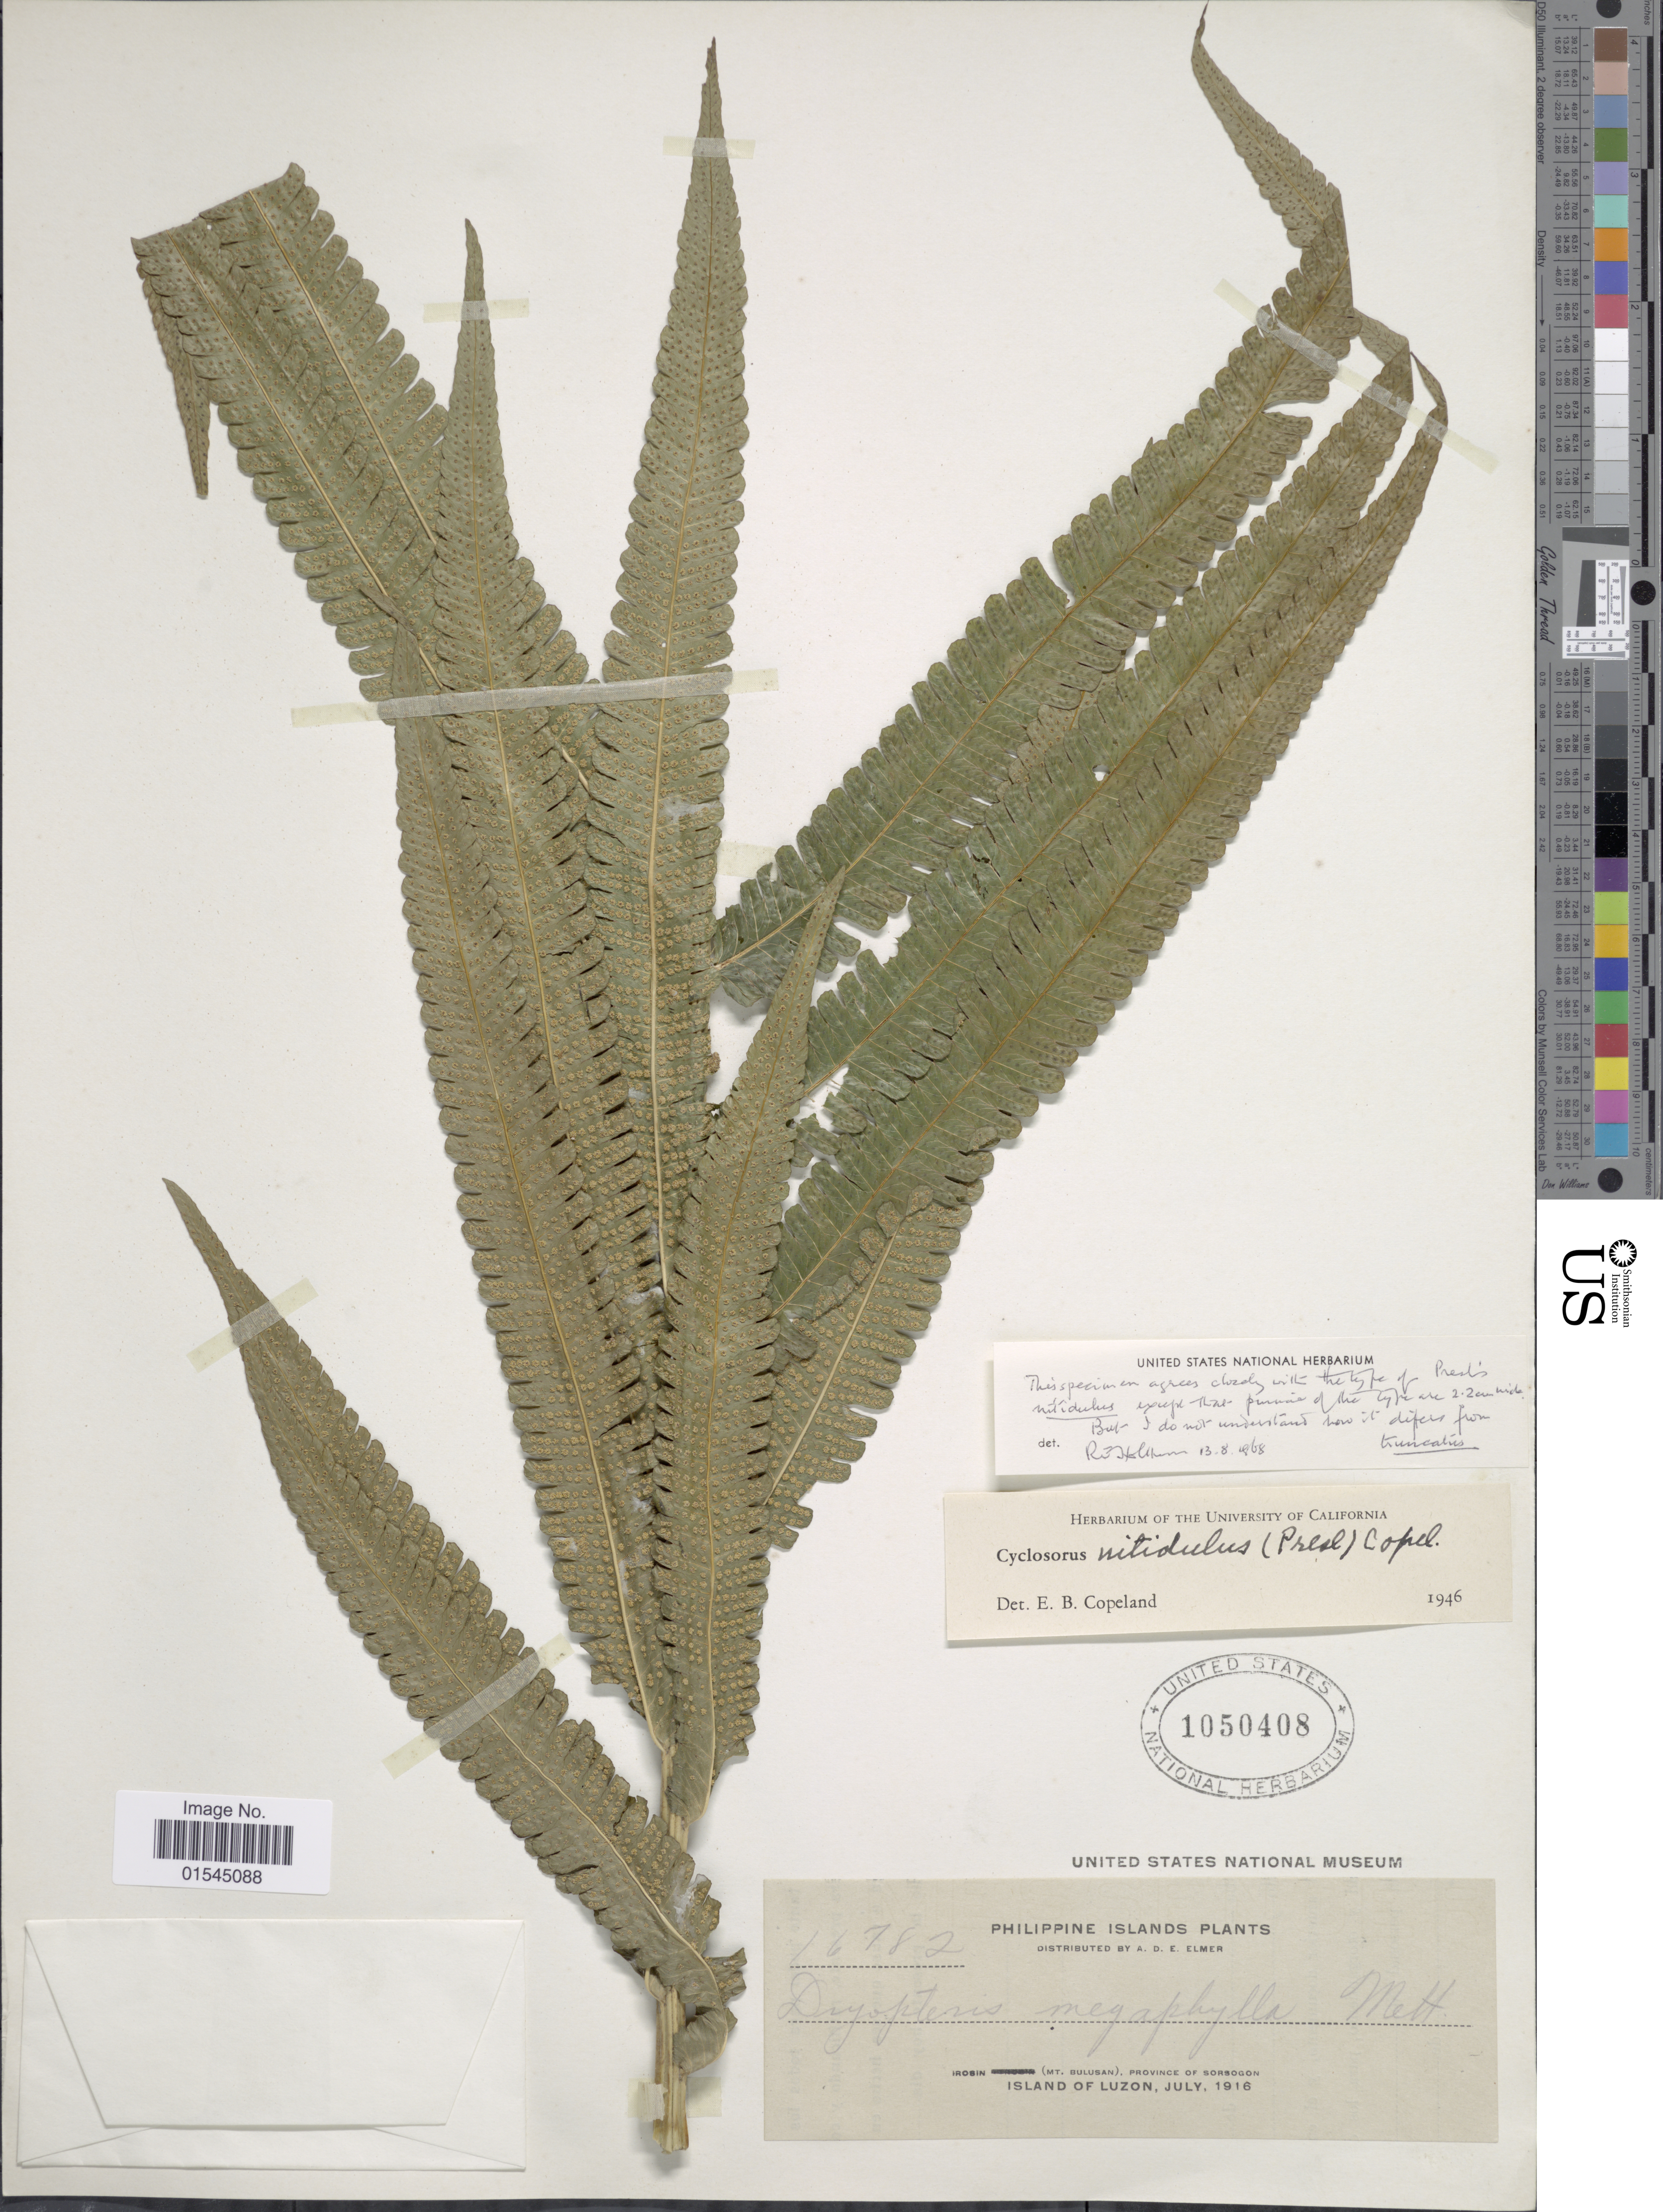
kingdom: Plantae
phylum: Tracheophyta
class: Polypodiopsida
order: Polypodiales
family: Thelypteridaceae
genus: Sphaerostephanos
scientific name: Sphaerostephanos productus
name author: (Kaulf.) Holttum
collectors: A. D. E. Elmer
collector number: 16782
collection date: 1916-07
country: Philippines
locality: Irosin (Mt. Bulusan), Province of Sorsogon. Island of luzon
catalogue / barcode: US 1050408